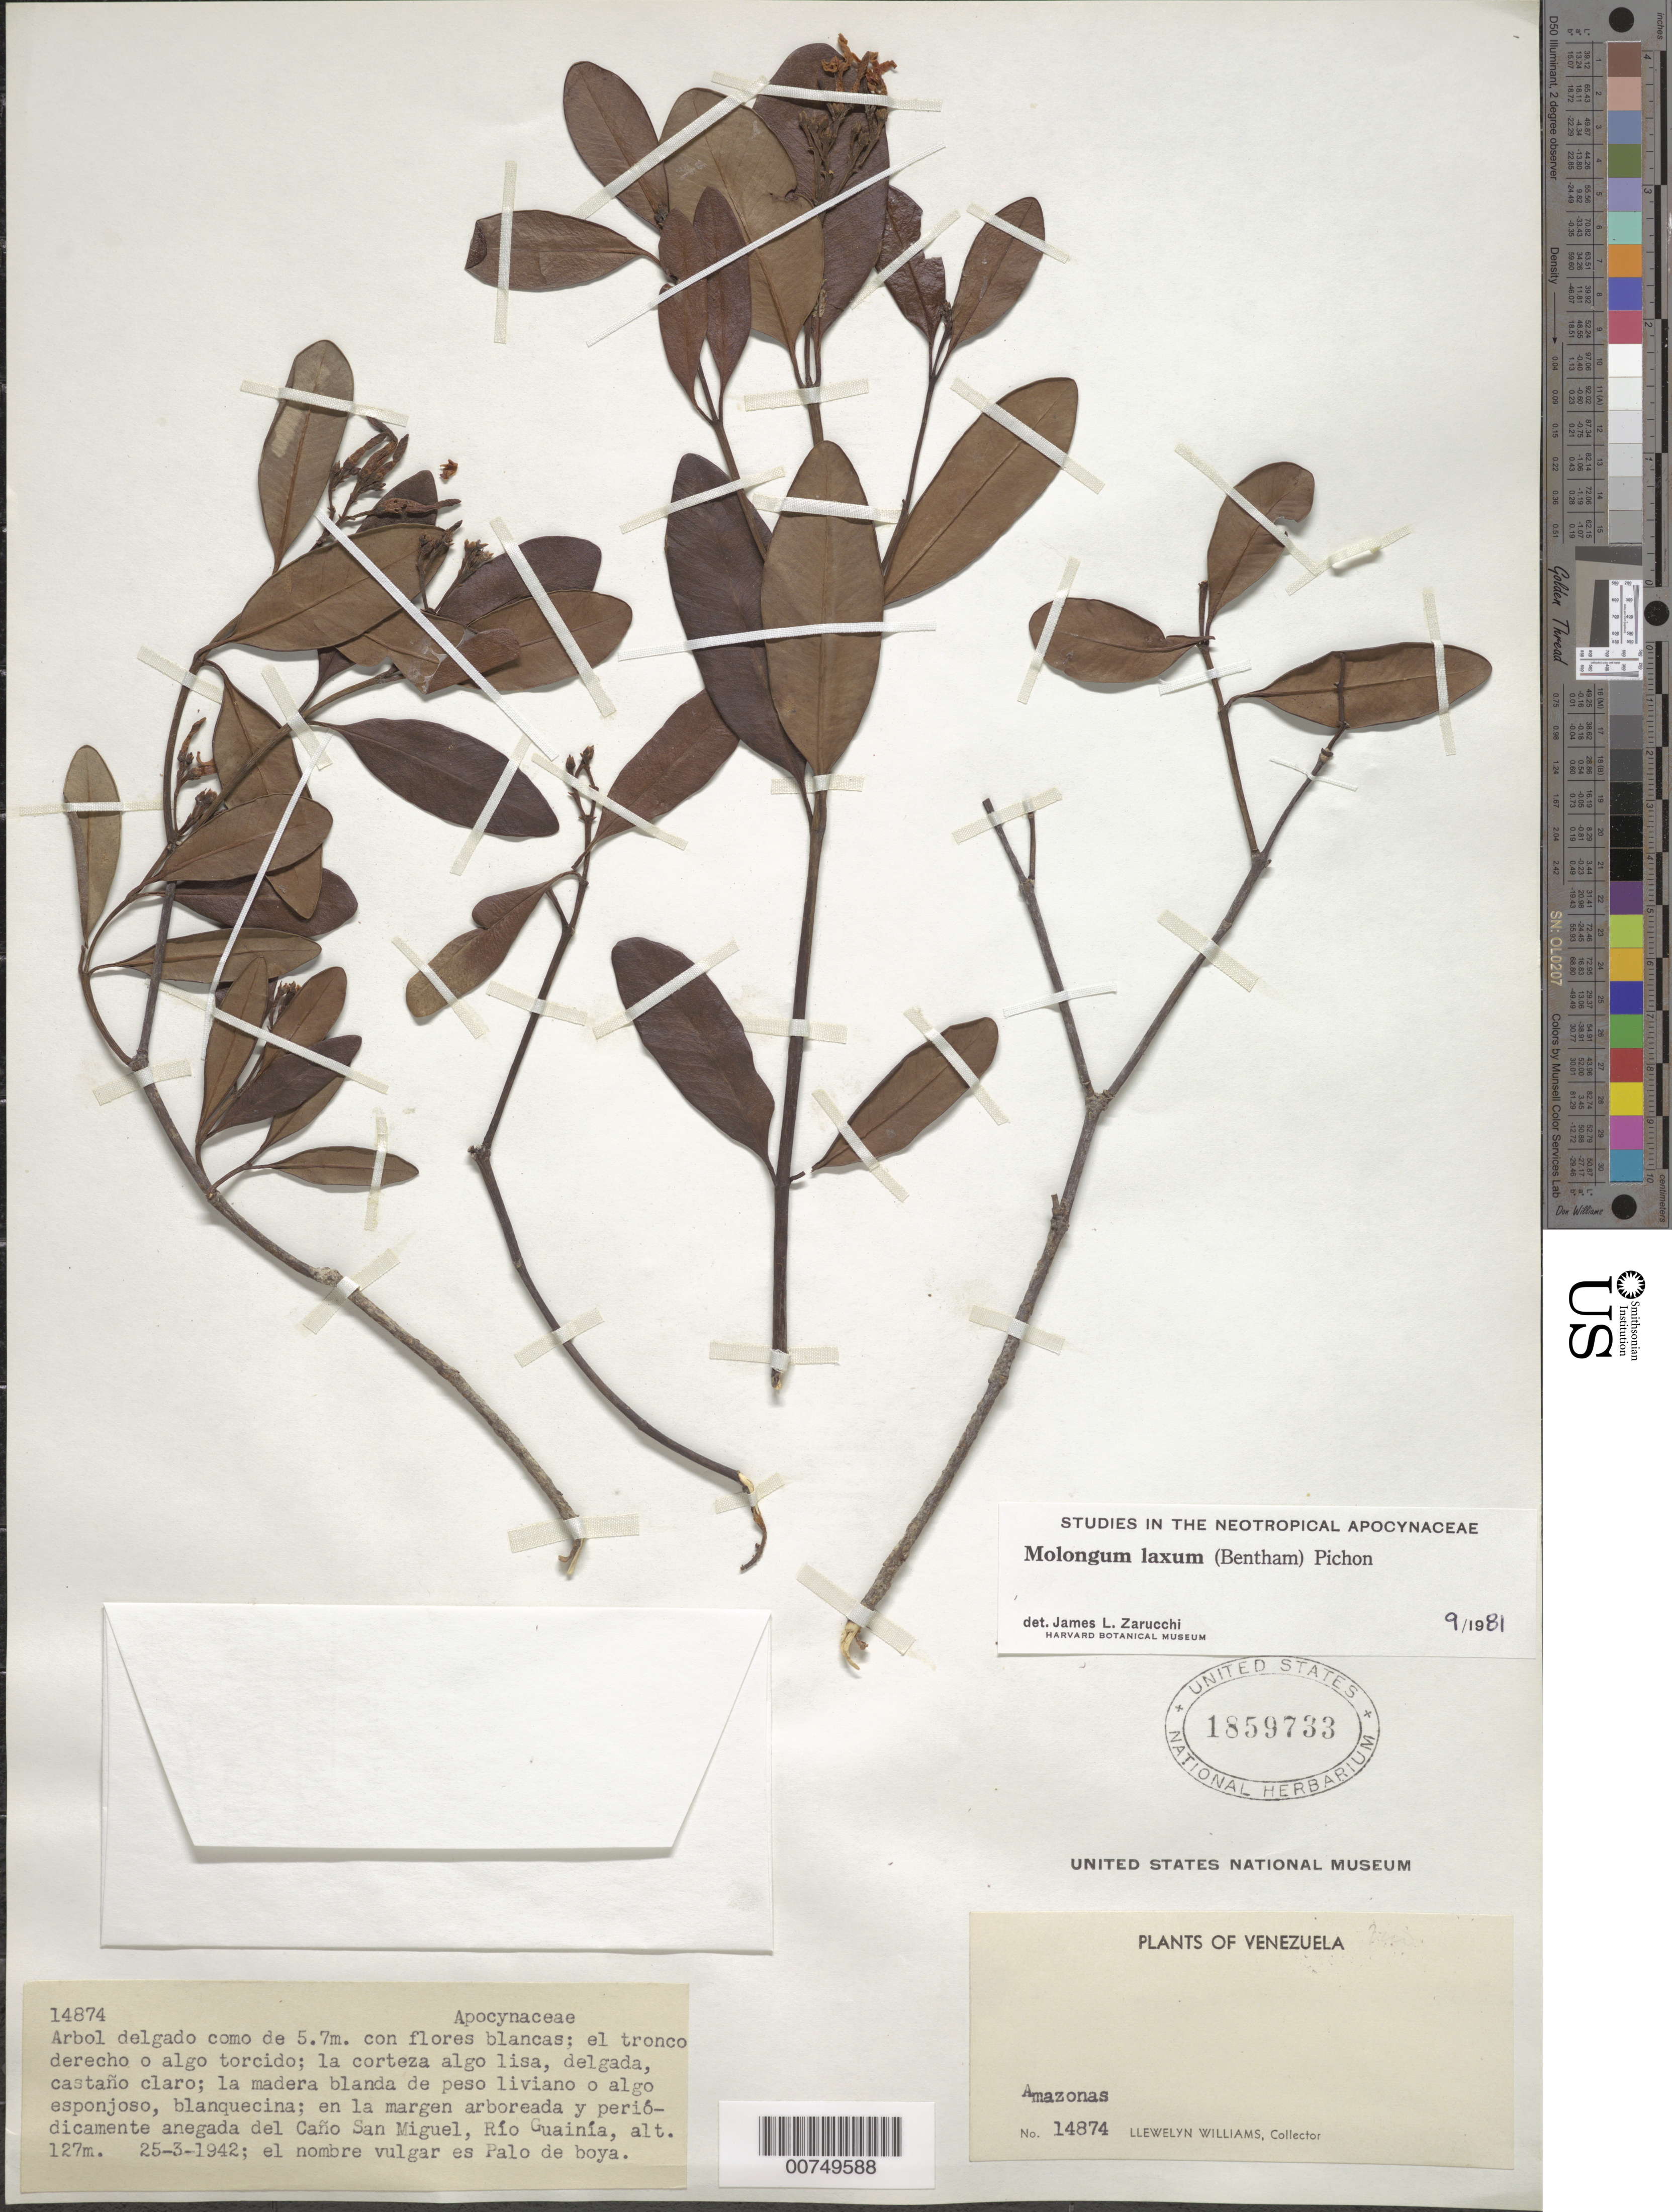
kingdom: Plantae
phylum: Tracheophyta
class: Magnoliopsida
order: Gentianales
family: Apocynaceae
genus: Molongum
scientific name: Molongum laxum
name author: (Benth.) Pichon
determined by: Zarucchi, J. L.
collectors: Ll. Williams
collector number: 14874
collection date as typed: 25-Mar-42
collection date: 1942-03-25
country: Venezuela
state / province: Amazonas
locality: San Miguel, Río Guainía, Baja Caño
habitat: Margen arboreada y periodicamente anegada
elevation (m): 127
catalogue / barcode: US 1859733